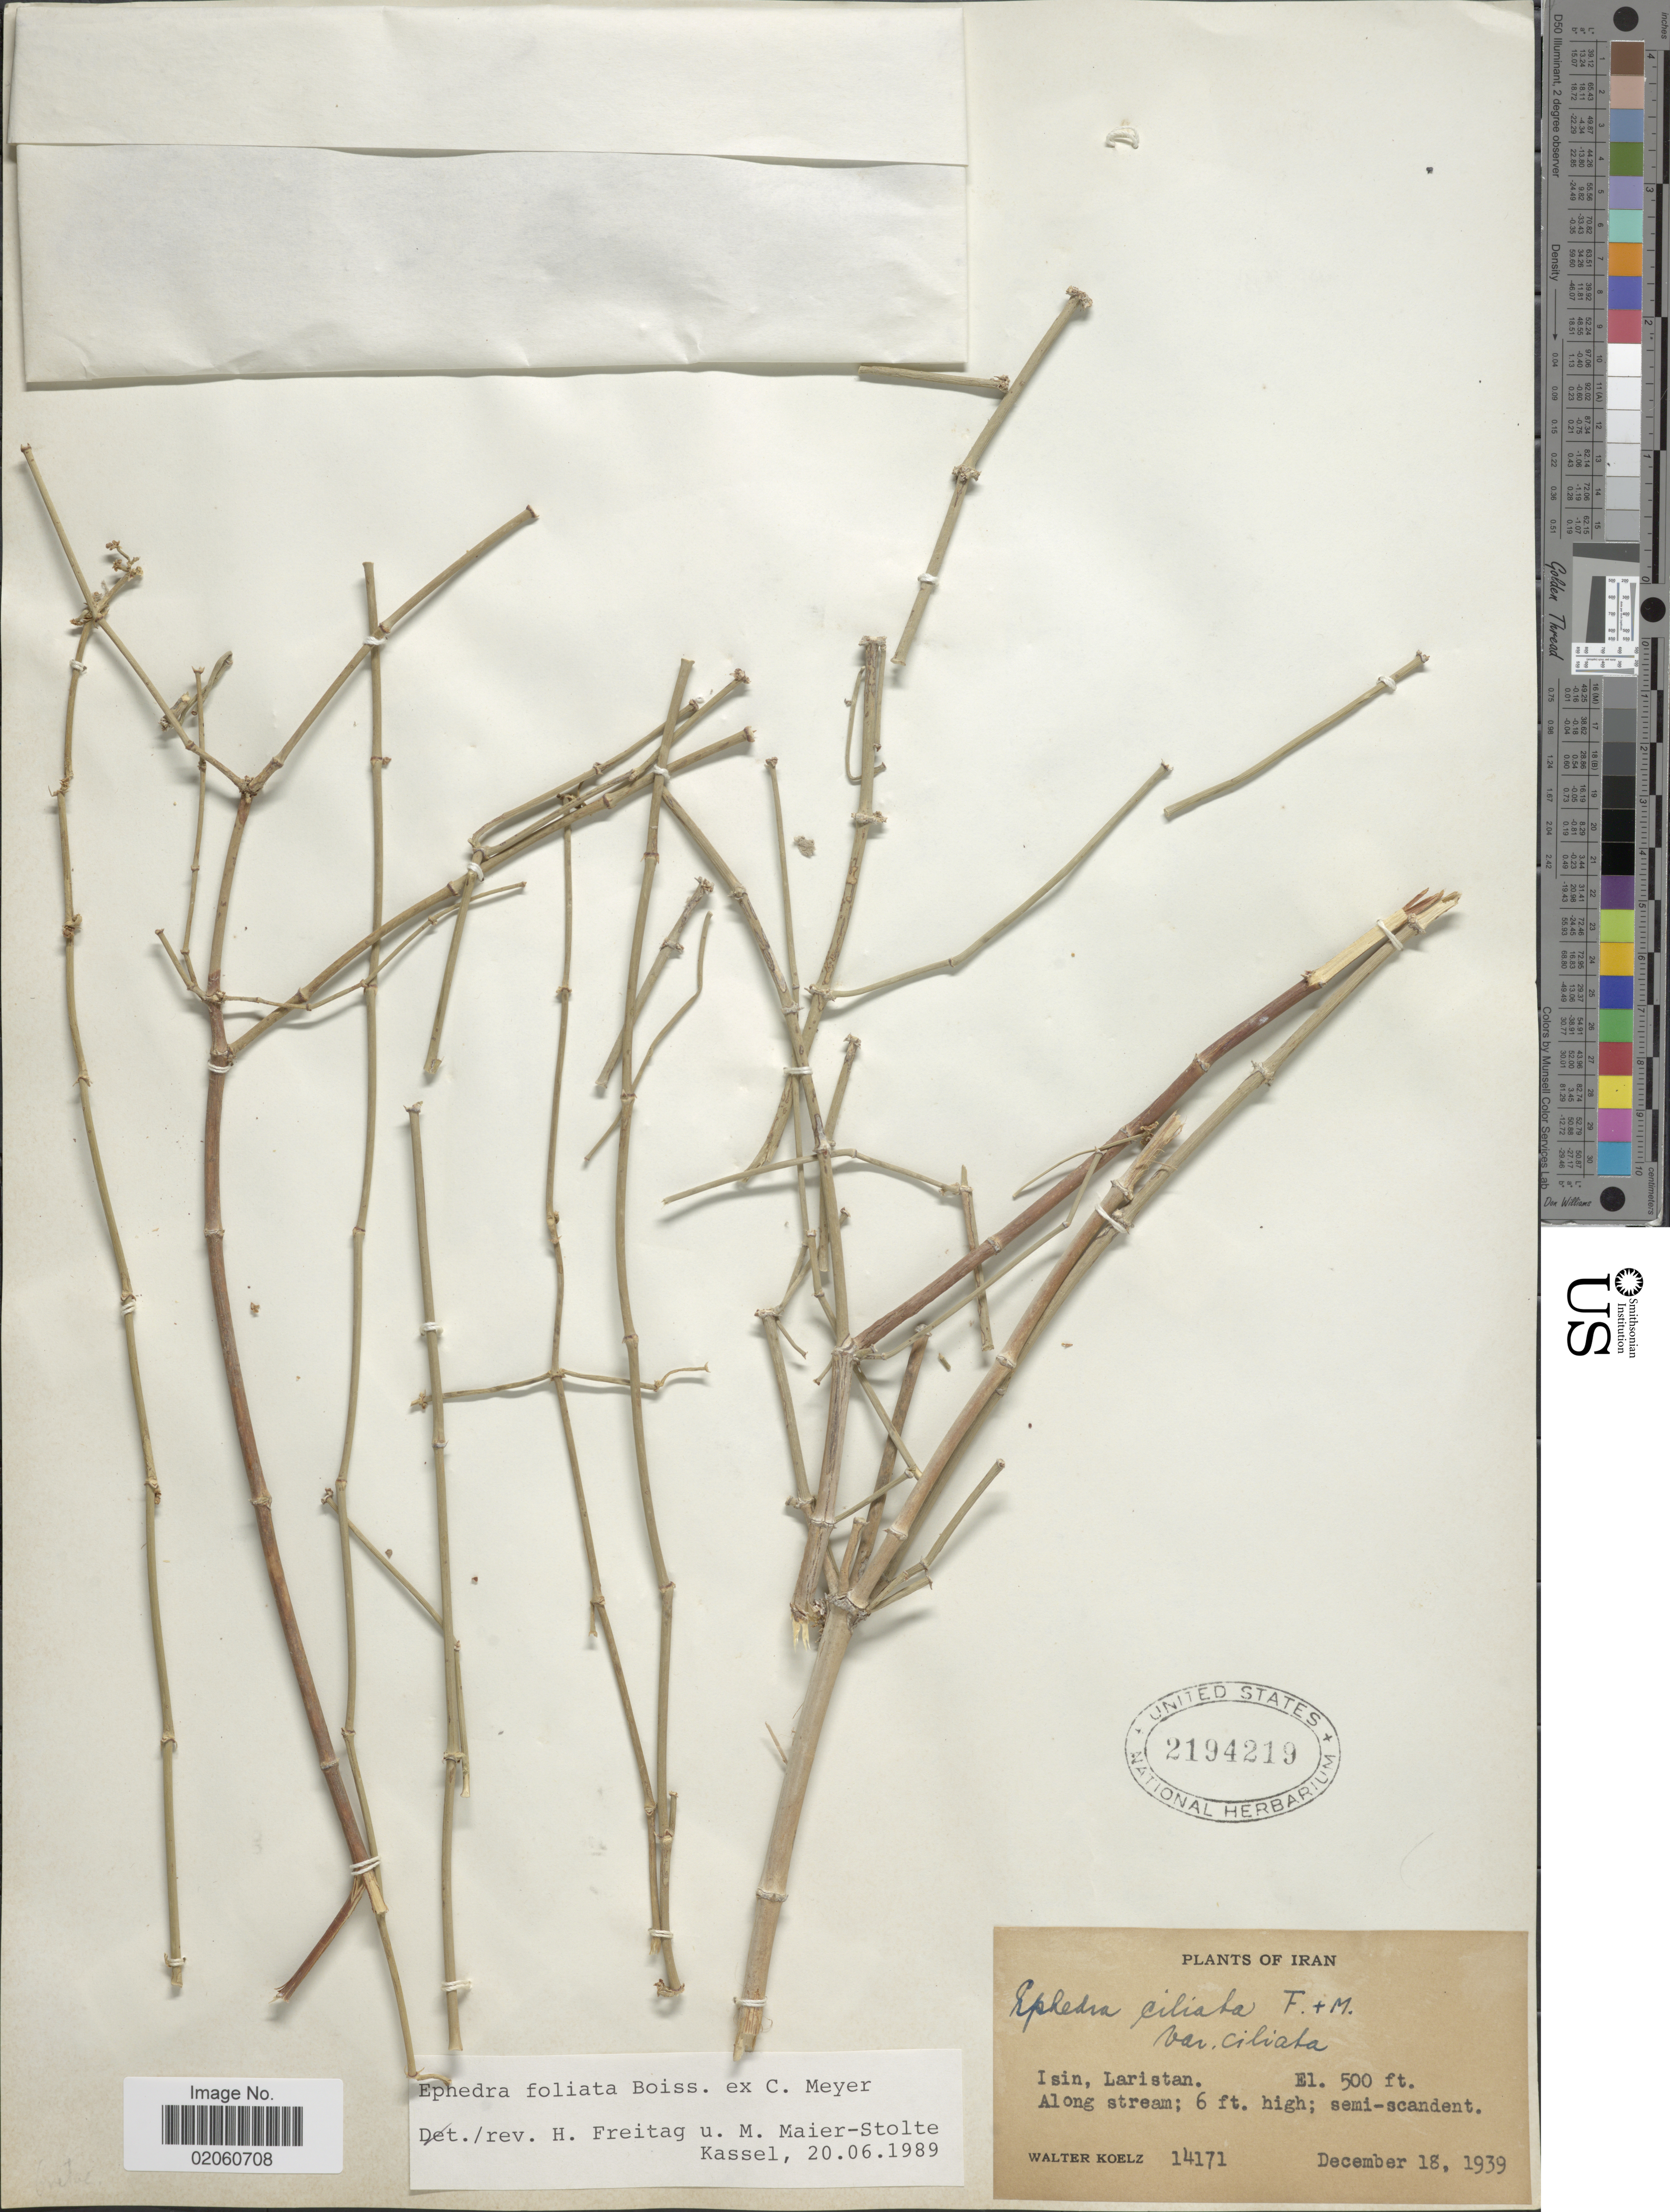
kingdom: Plantae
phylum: Tracheophyta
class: Gnetopsida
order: Ephedrales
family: Ephedraceae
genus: Ephedra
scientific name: Ephedra foliata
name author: Boiss. ex C.A. Mey.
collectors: W. N. Koelz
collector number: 14171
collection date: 1939-12-18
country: Iran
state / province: Hormozgan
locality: Isin, Laristan. along stream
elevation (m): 152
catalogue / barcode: US 2194219